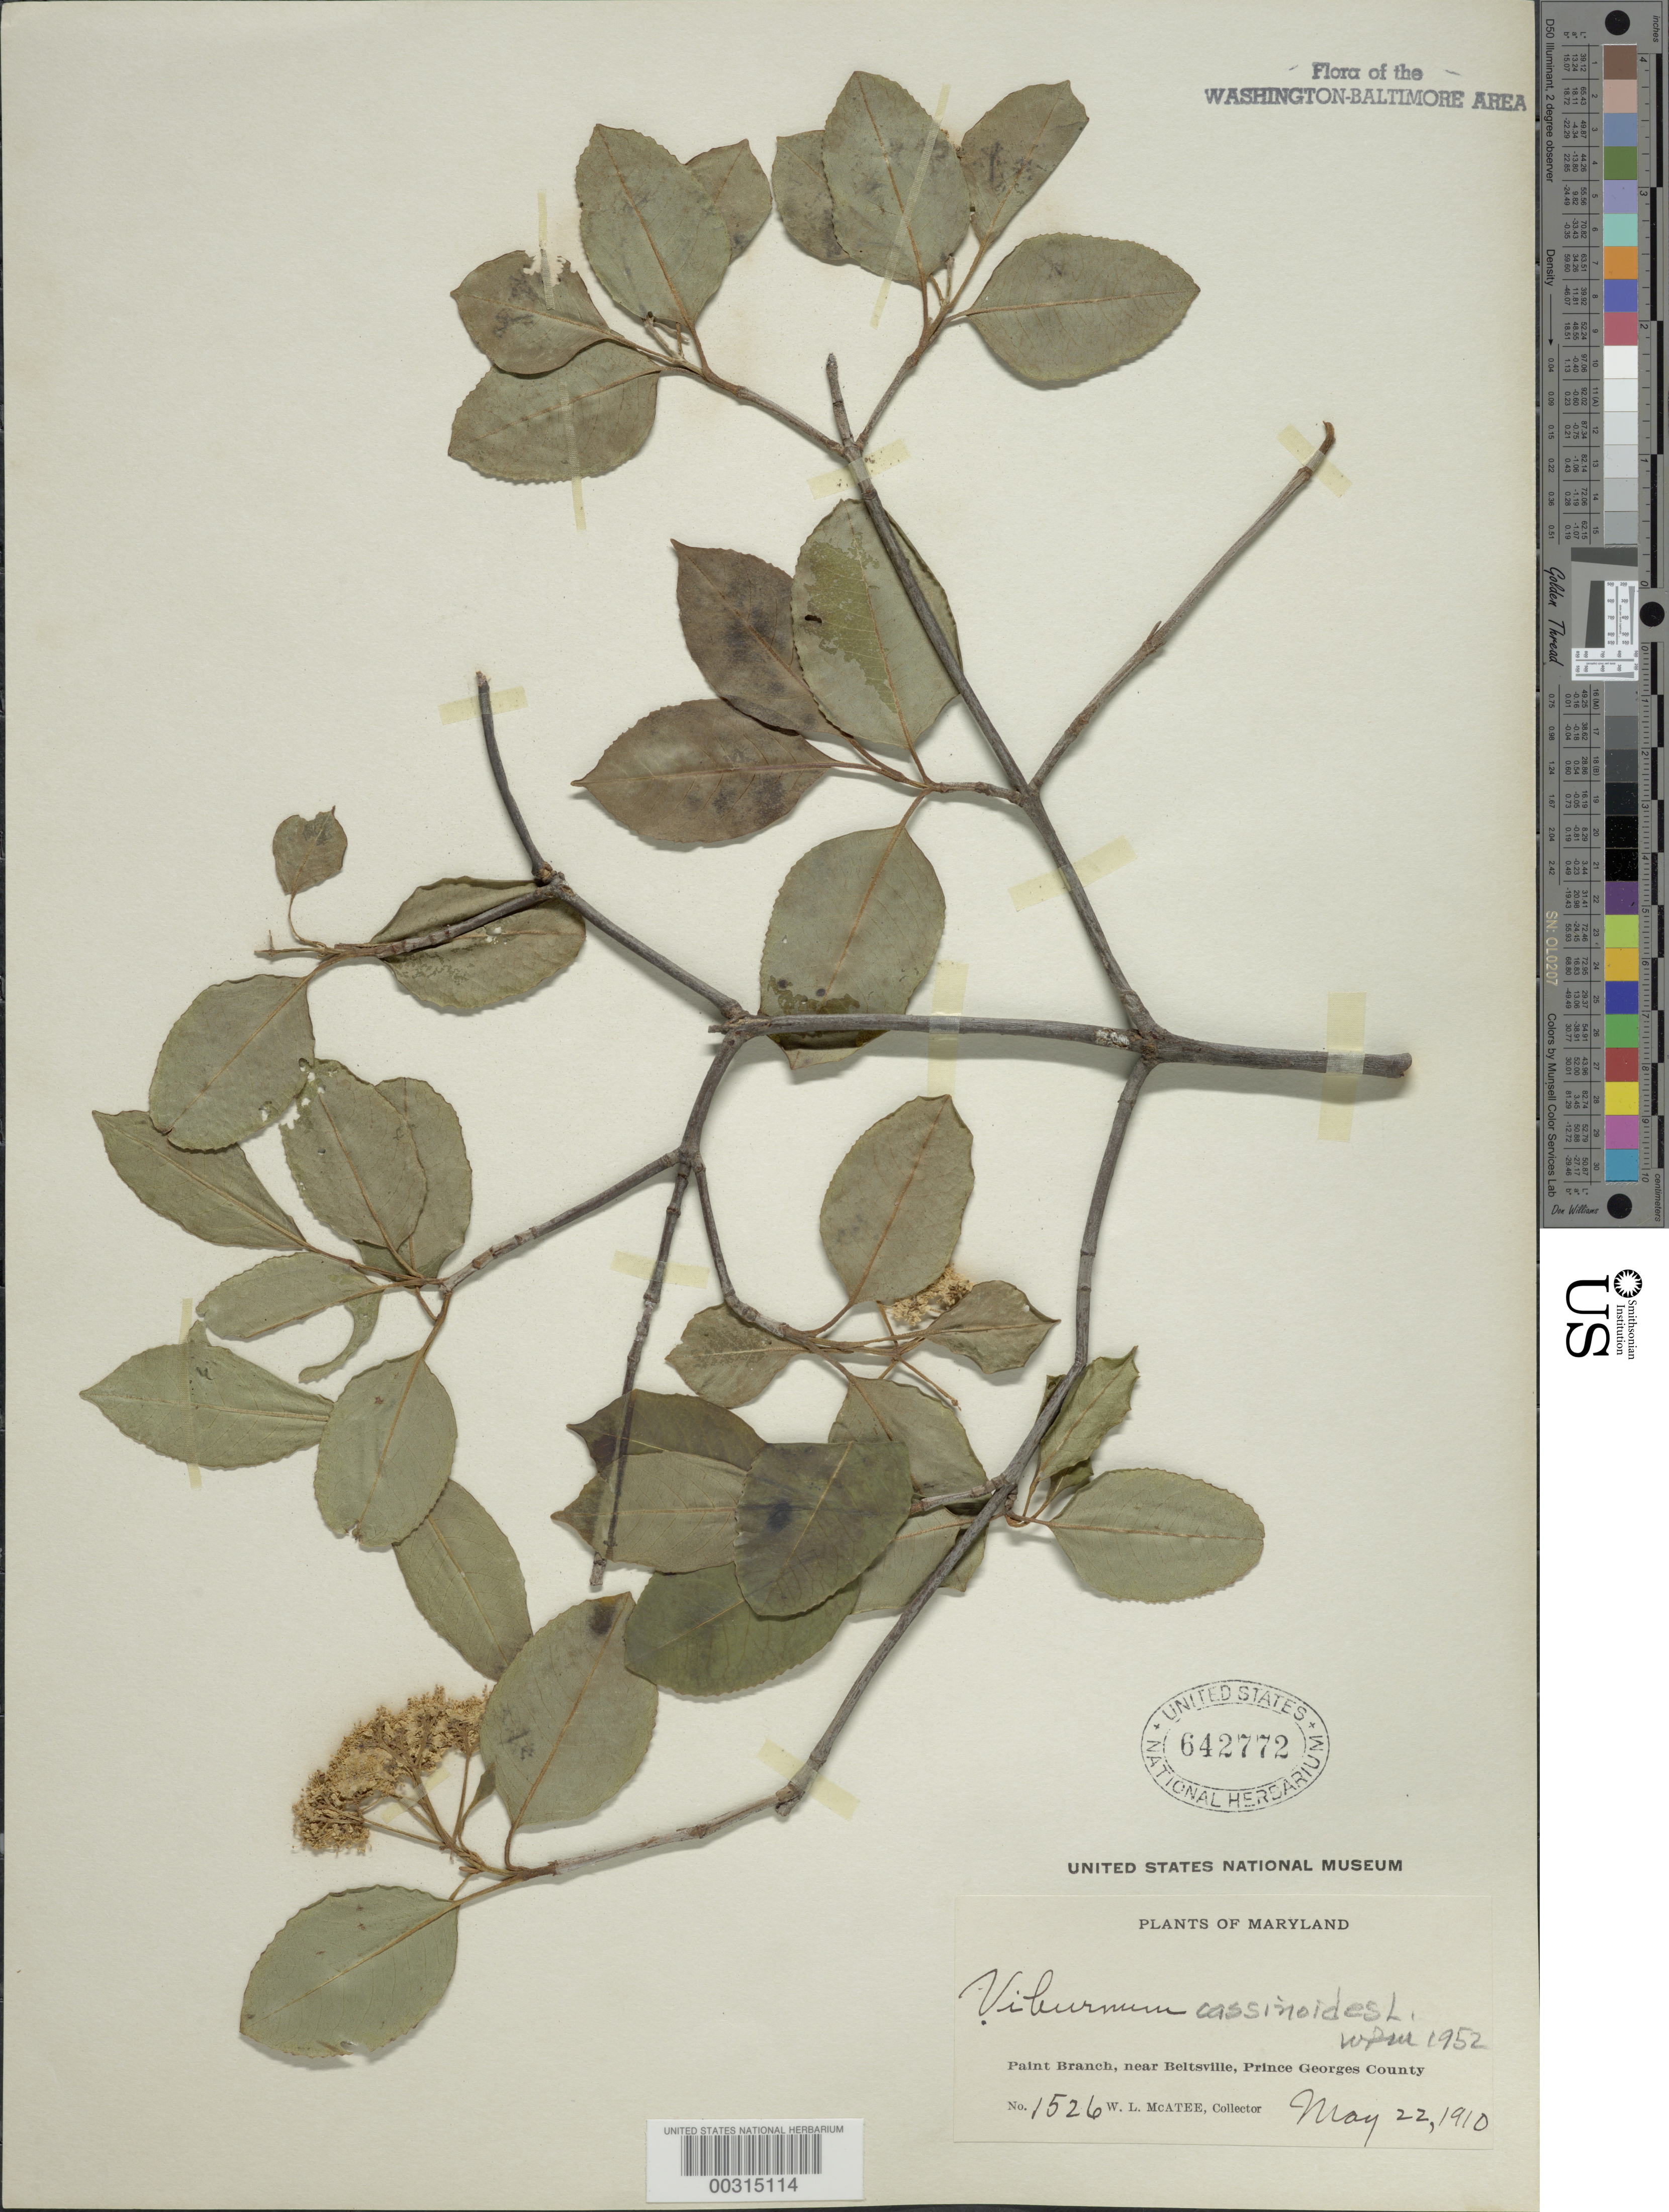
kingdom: Plantae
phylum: Tracheophyta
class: Magnoliopsida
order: Dipsacales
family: Viburnaceae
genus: Viburnum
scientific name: Viburnum cassinoides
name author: L.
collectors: W. McAtee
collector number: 1526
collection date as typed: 22 May 1910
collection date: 1910-05-22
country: United States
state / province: Maryland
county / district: Prince George's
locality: Paint Branch, near Beltsville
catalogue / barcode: US 642772